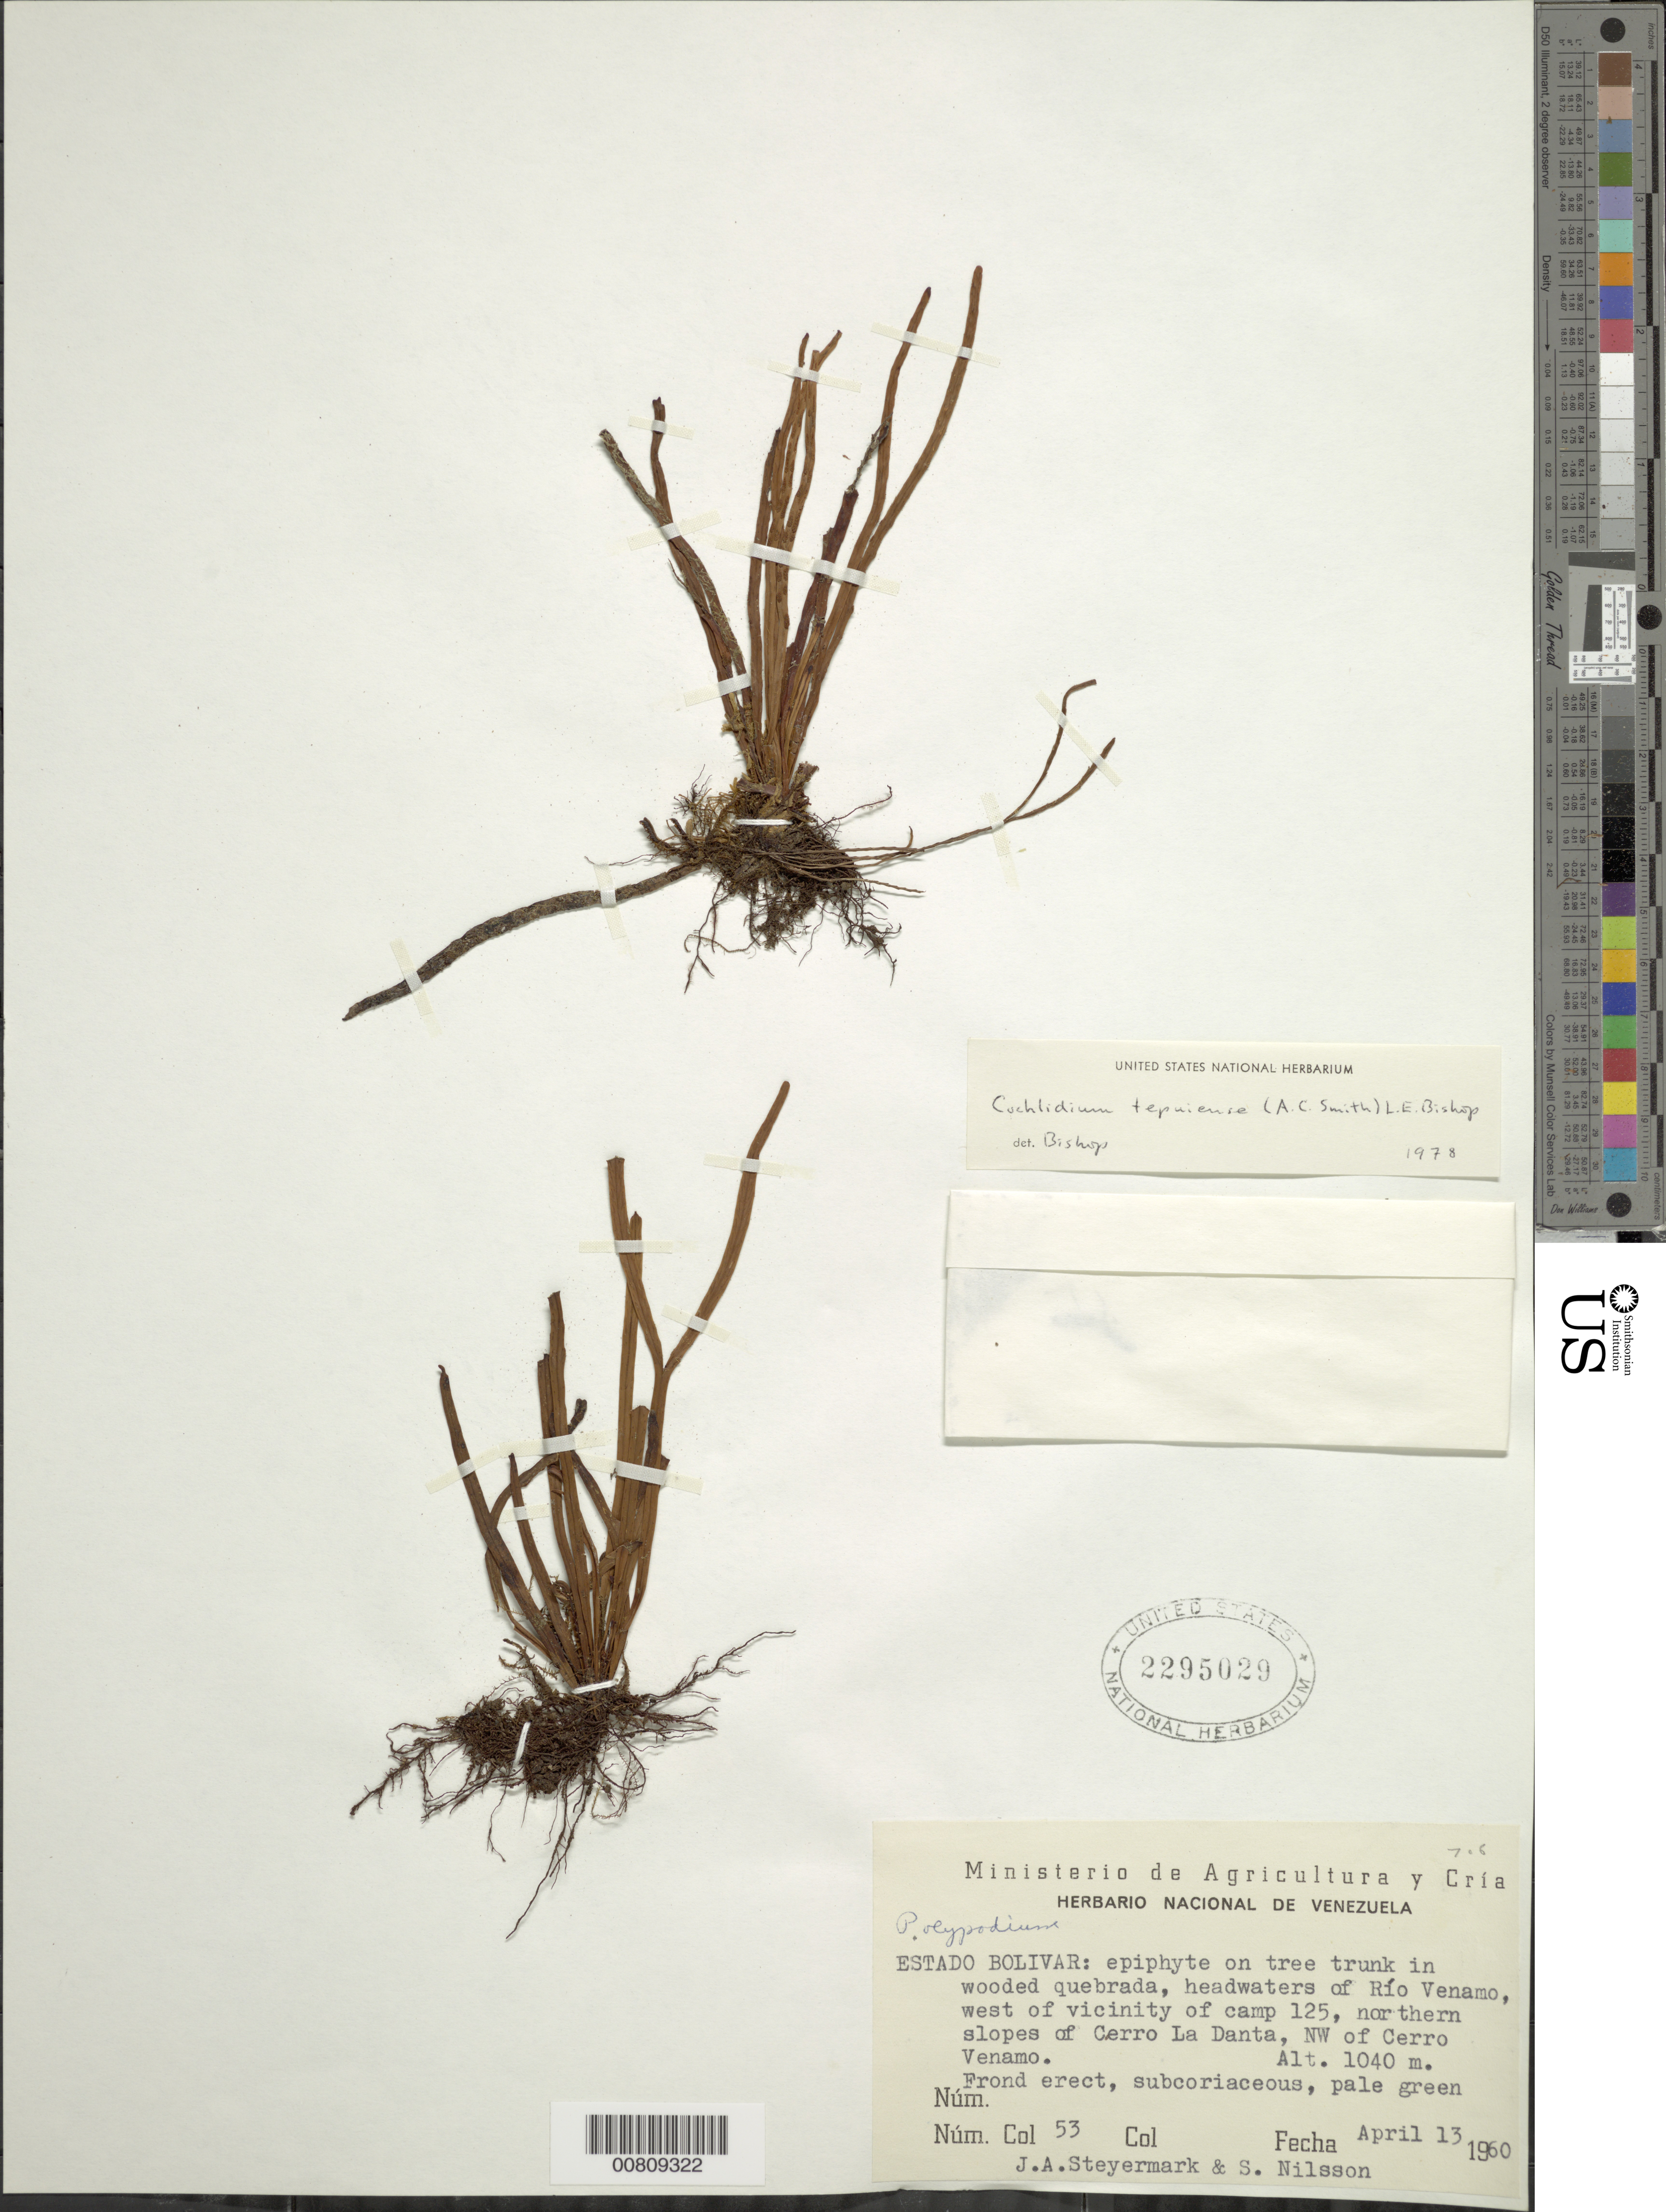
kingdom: Plantae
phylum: Tracheophyta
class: Polypodiopsida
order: Polypodiales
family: Polypodiaceae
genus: Cochlidium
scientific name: Cochlidium tepuiense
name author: (A.C. Sm.) L.E. Bishop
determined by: Bishop, L. E.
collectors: J. Steyermark & S. Nilsson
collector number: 60 53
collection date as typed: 13-Apr-60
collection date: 1960-04-13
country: Venezuela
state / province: Bolívar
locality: Río Venamo headwaters, W of vic of road campamento 125, on northern slopes of Cerro La Danta, NW of cerro Venamo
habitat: Wooded quebrada along headwaters of rio; on tree trunk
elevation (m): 1040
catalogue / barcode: US 2295029